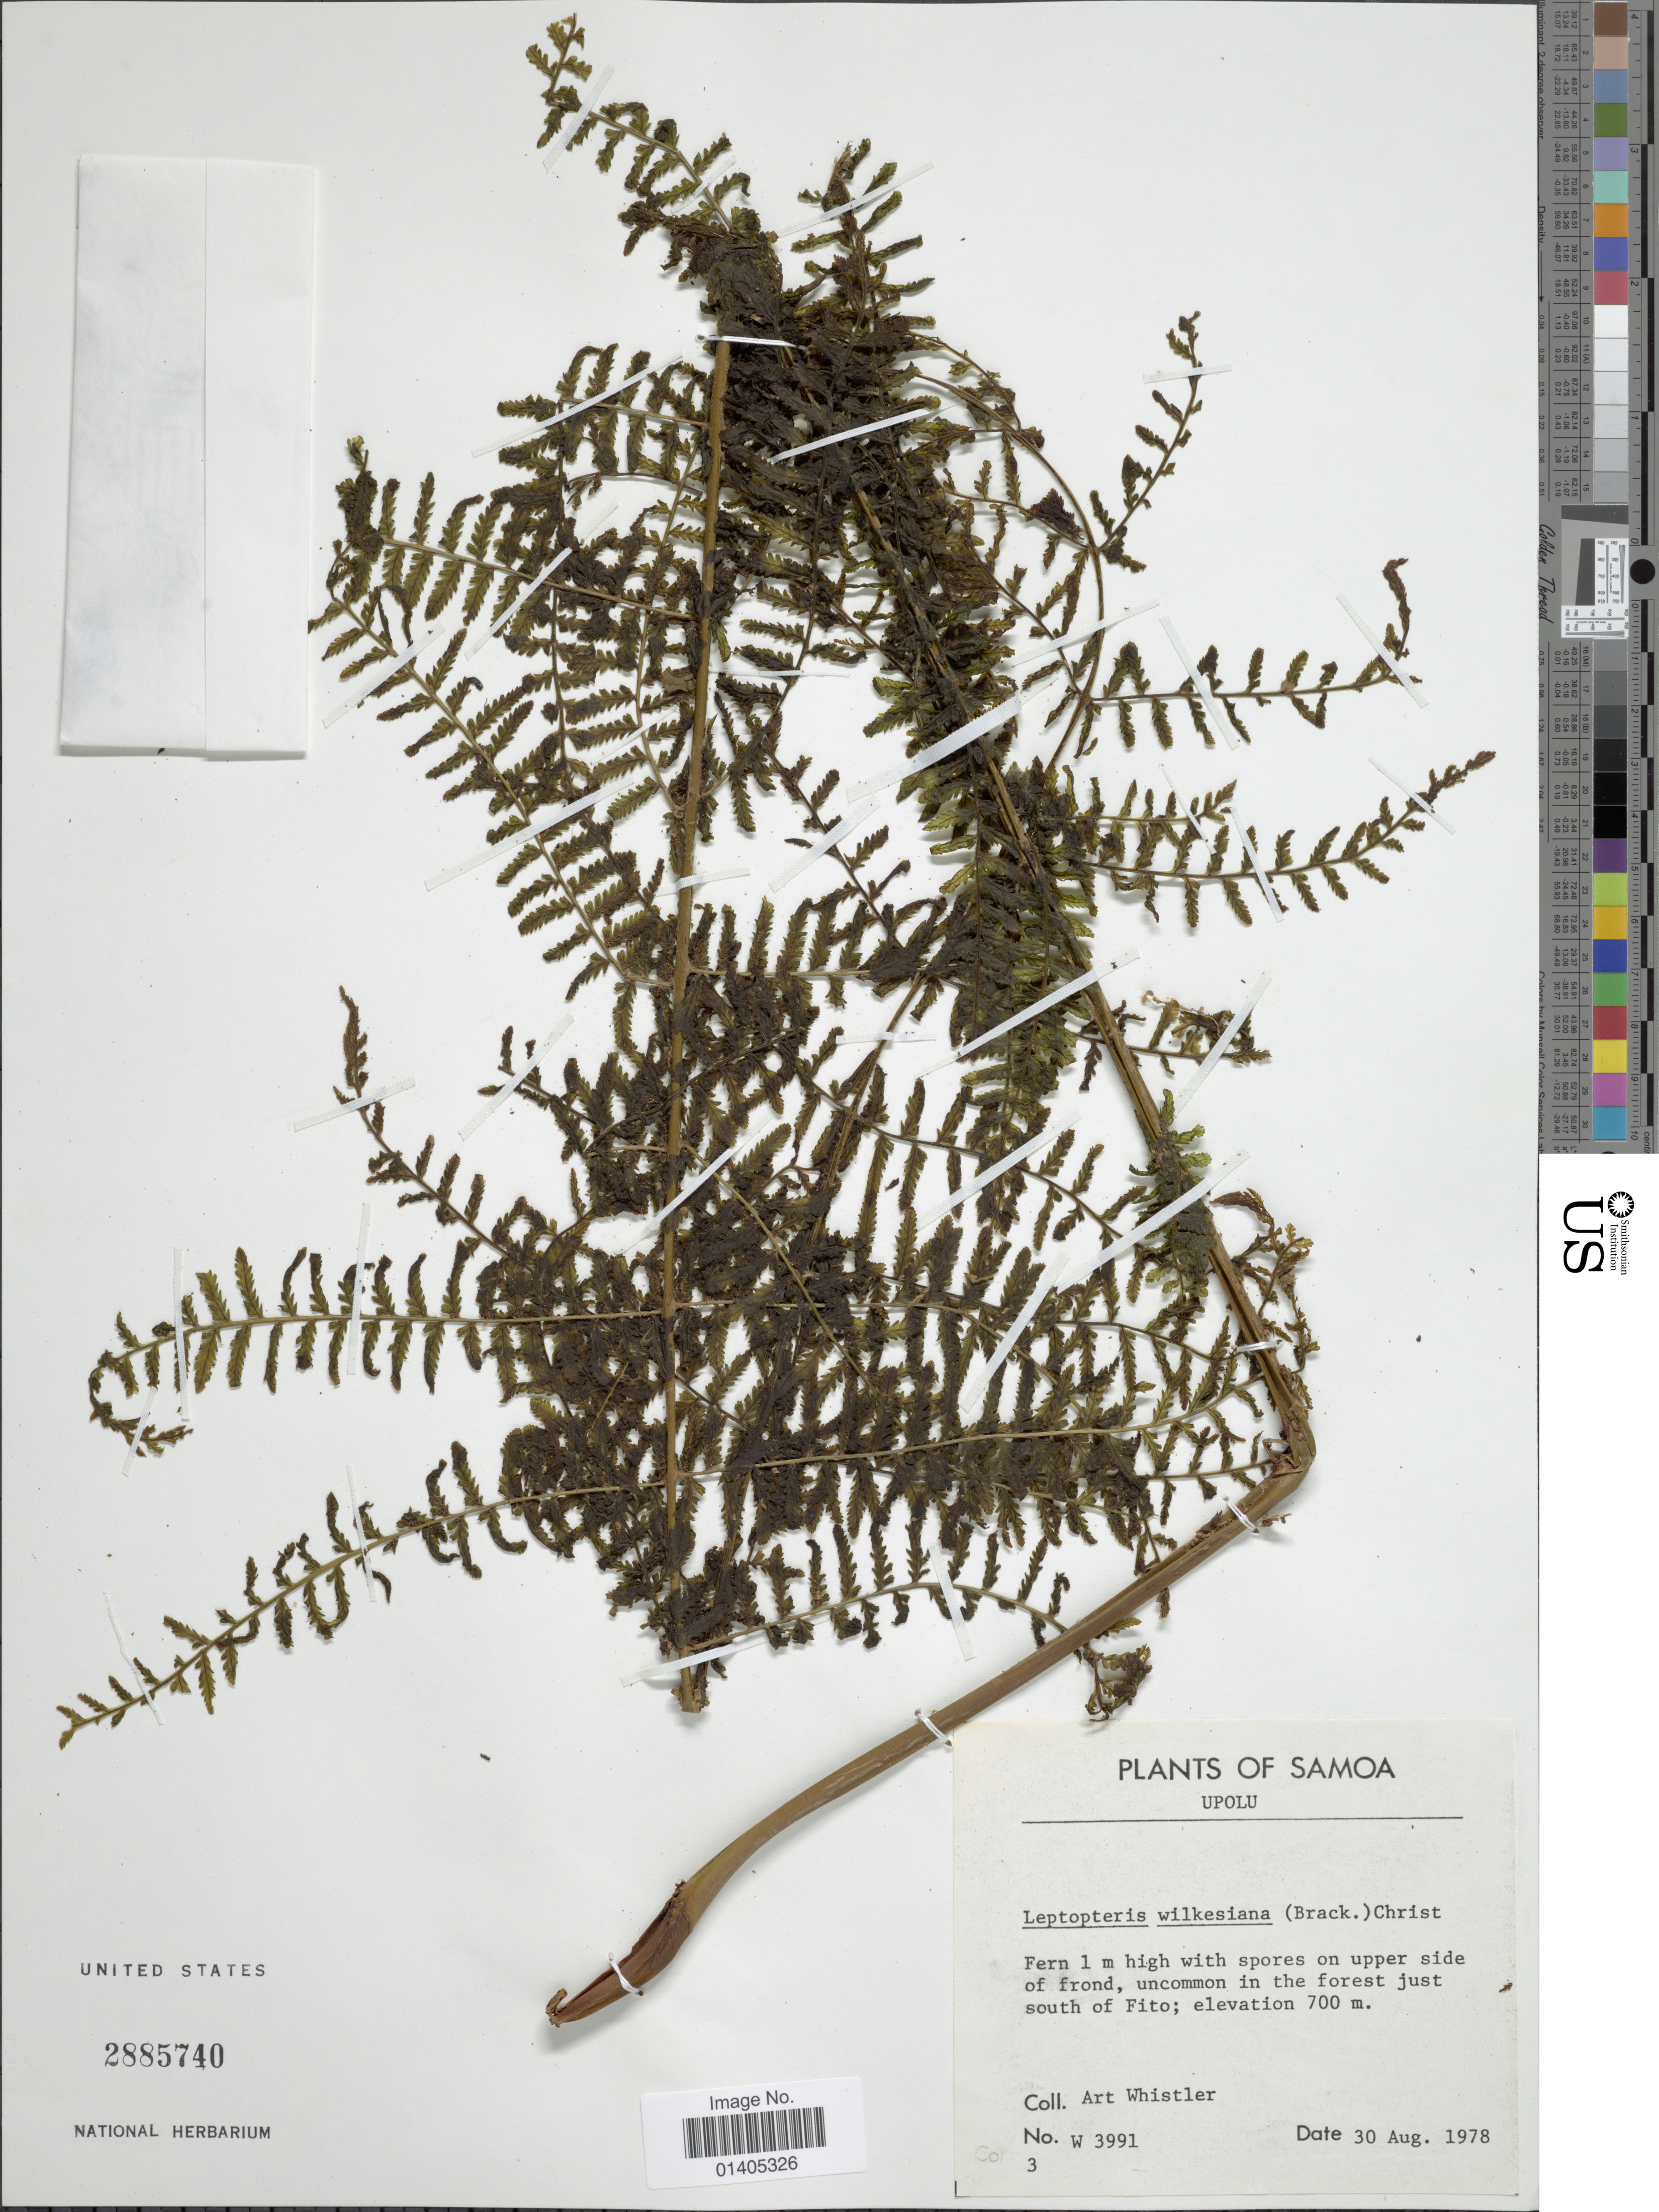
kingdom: Plantae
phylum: Tracheophyta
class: Polypodiopsida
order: Osmundales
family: Osmundaceae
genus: Leptopteris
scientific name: Leptopteris wilkesiana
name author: (Brack.) Christ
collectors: A. Whistler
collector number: W 3991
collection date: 1978-08-30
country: Samoa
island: Upolu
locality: uncommon in the forest just south of Fito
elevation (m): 700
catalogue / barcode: US 2885740